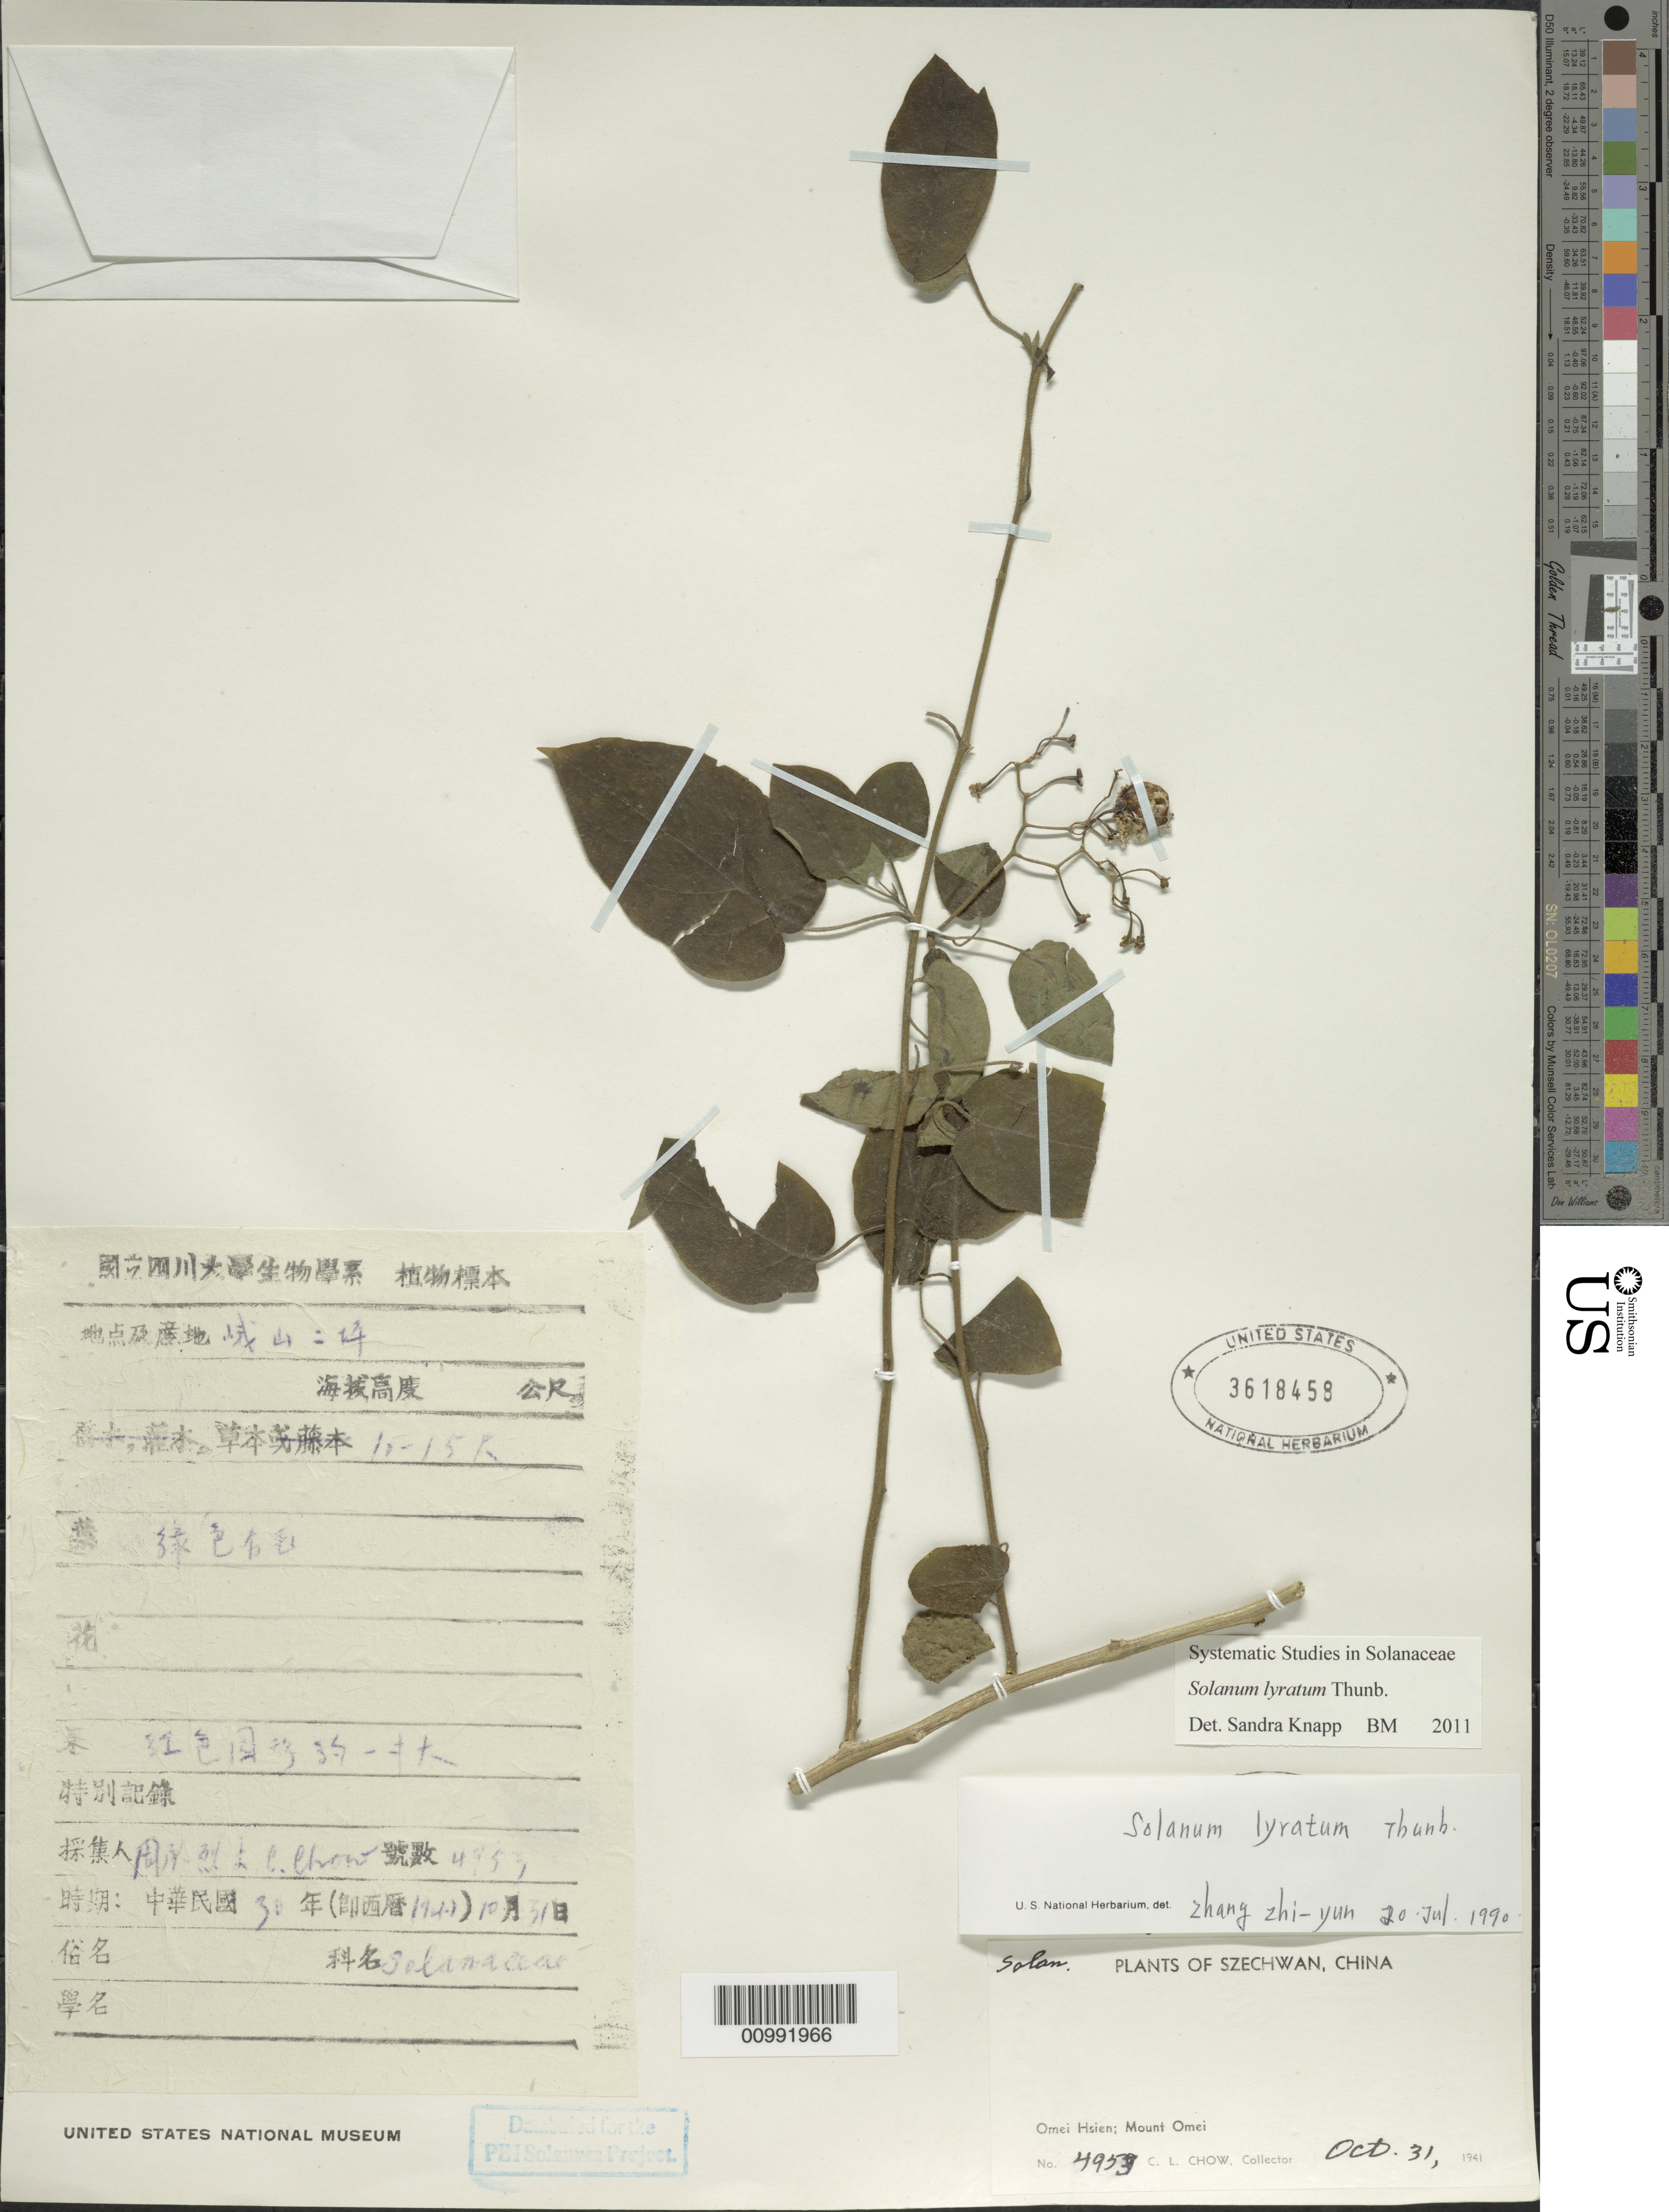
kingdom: Plantae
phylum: Tracheophyta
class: Magnoliopsida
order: Solanales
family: Solanaceae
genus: Solanum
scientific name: Solanum lyratum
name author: Thunb.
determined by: Knapp, S. D.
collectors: K. S. Chow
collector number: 4959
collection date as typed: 31 Oct 1941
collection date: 1941-10-31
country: China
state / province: Sichuan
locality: sin. loc.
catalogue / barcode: US 3618458